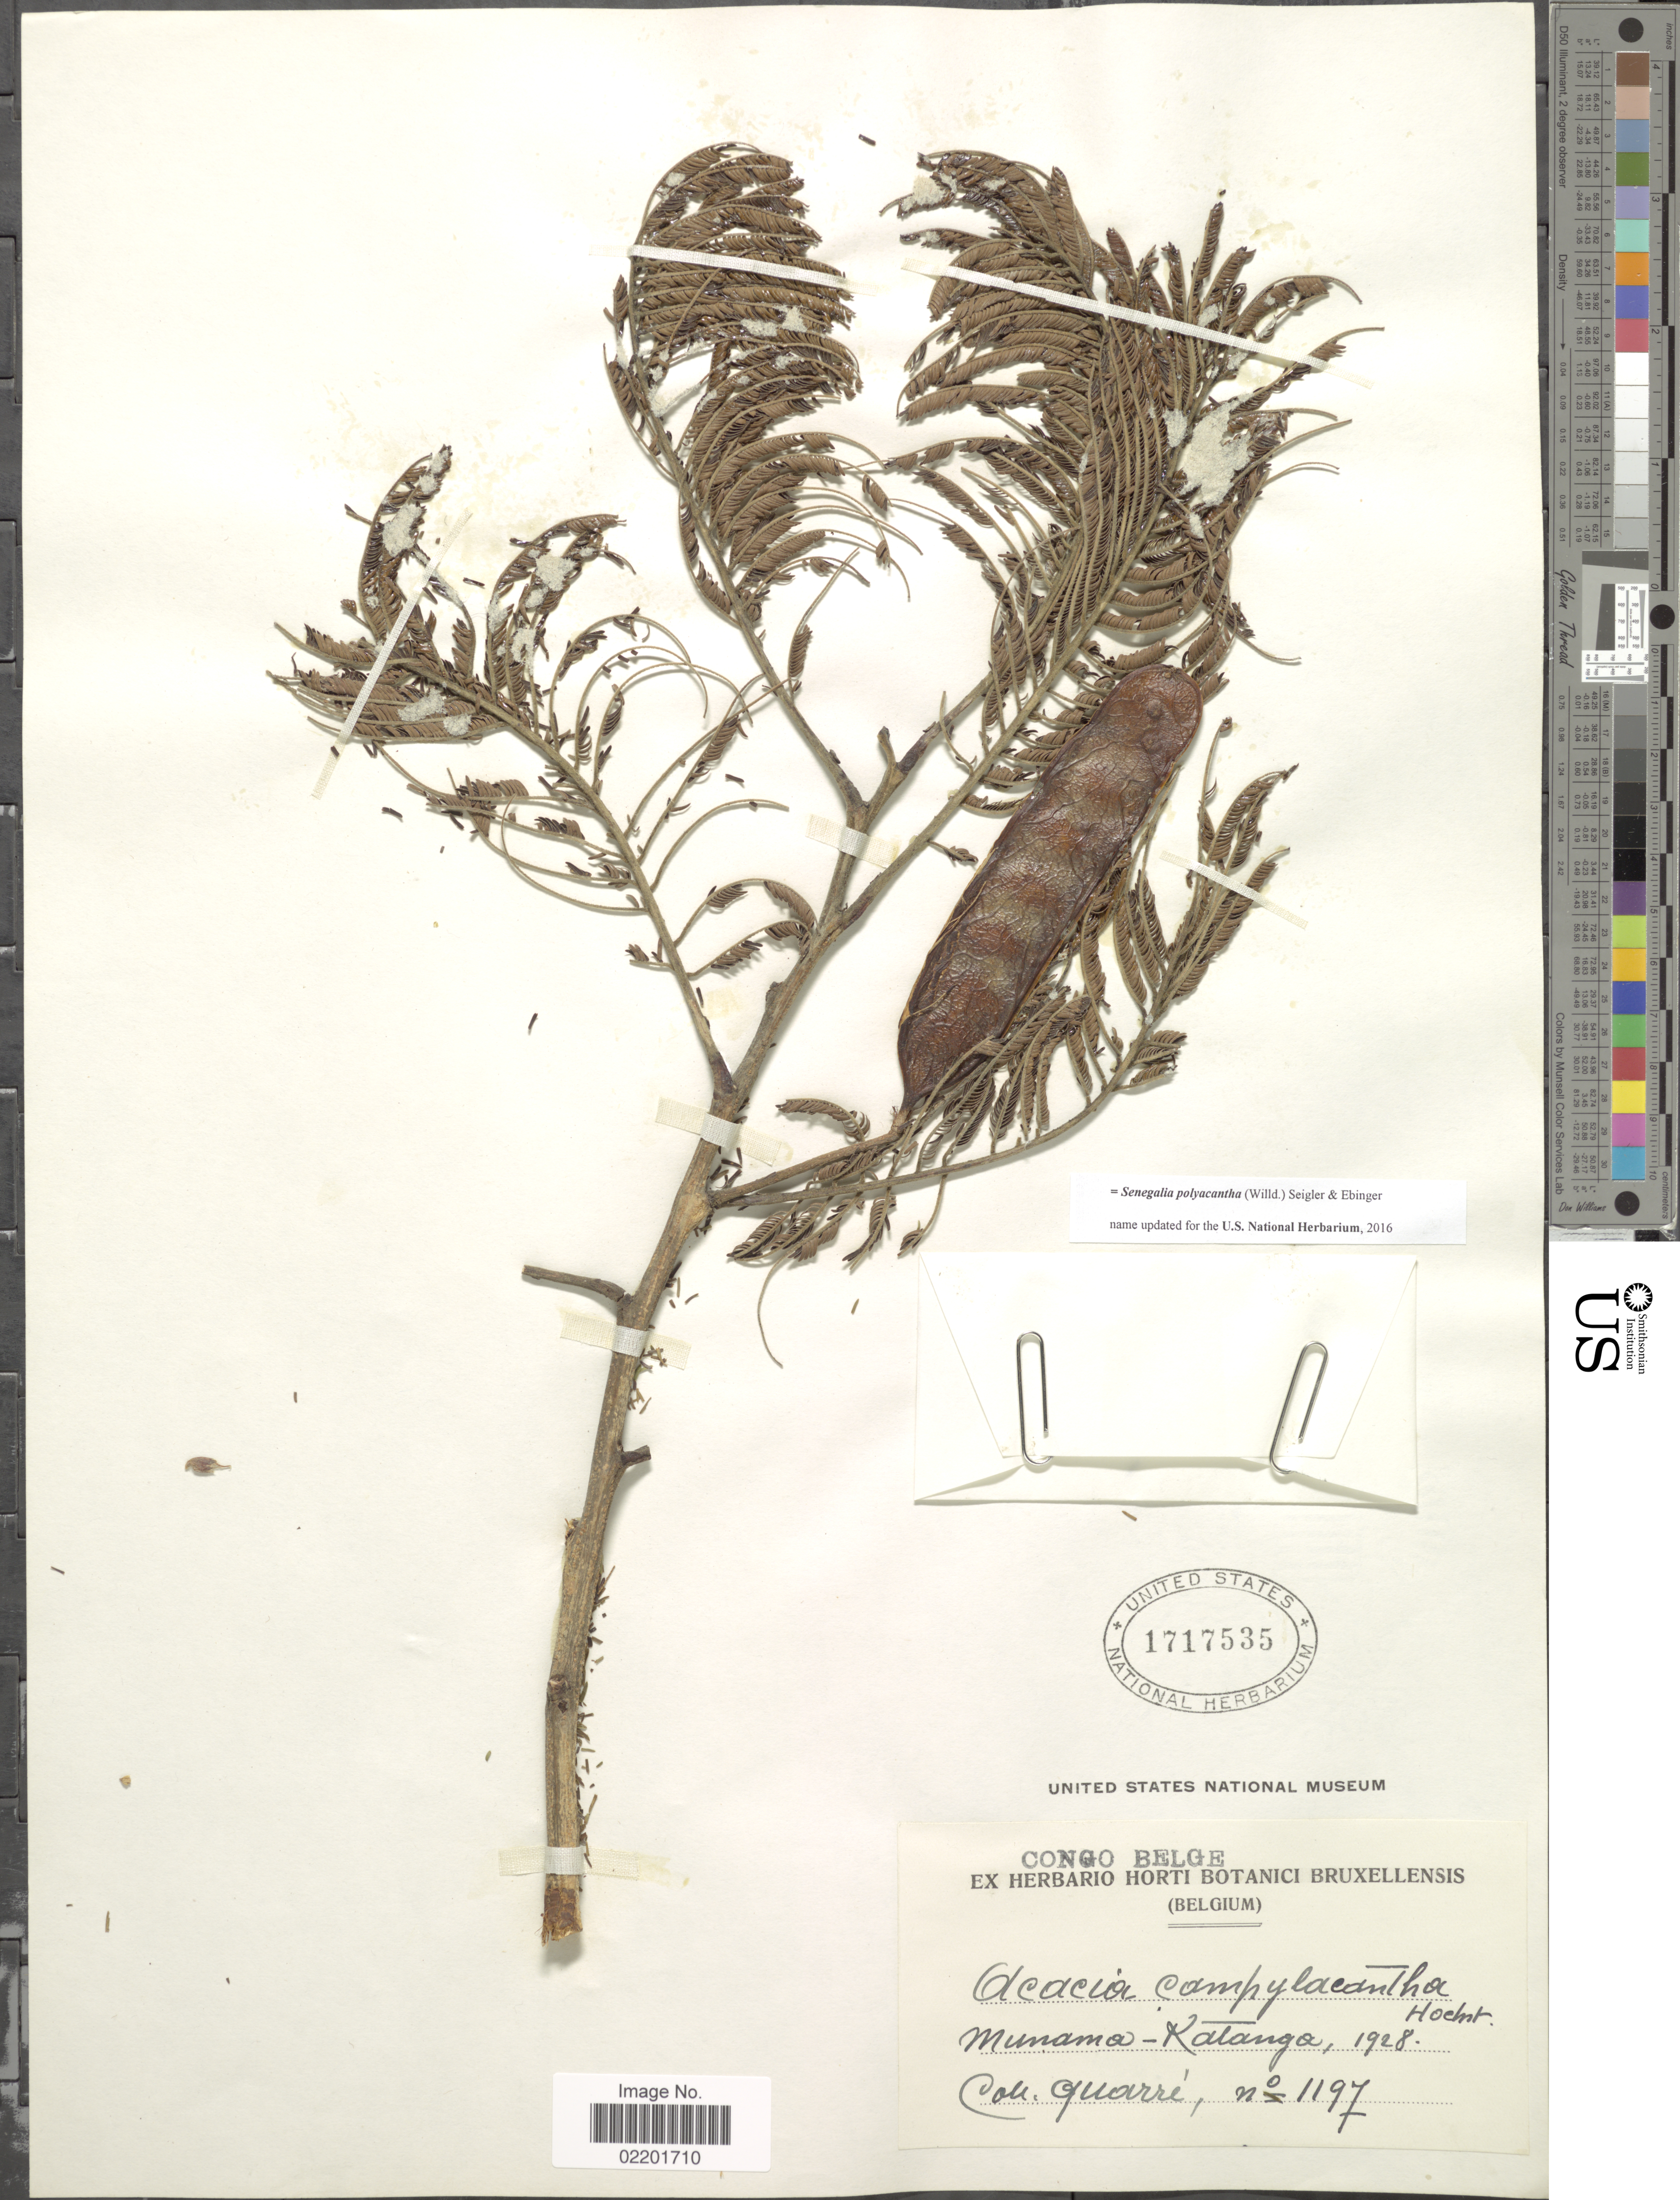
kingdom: Plantae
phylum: Tracheophyta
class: Magnoliopsida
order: Fabales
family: Fabaceae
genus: Senegalia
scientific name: Senegalia polyacantha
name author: (Willd.) Seigler & Ebinger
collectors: -. Quarre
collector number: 1197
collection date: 1928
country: Congo, Democratic Republic of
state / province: Haut-Katanga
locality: Munama-Katanga, Congo Belge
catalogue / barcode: US 1717535